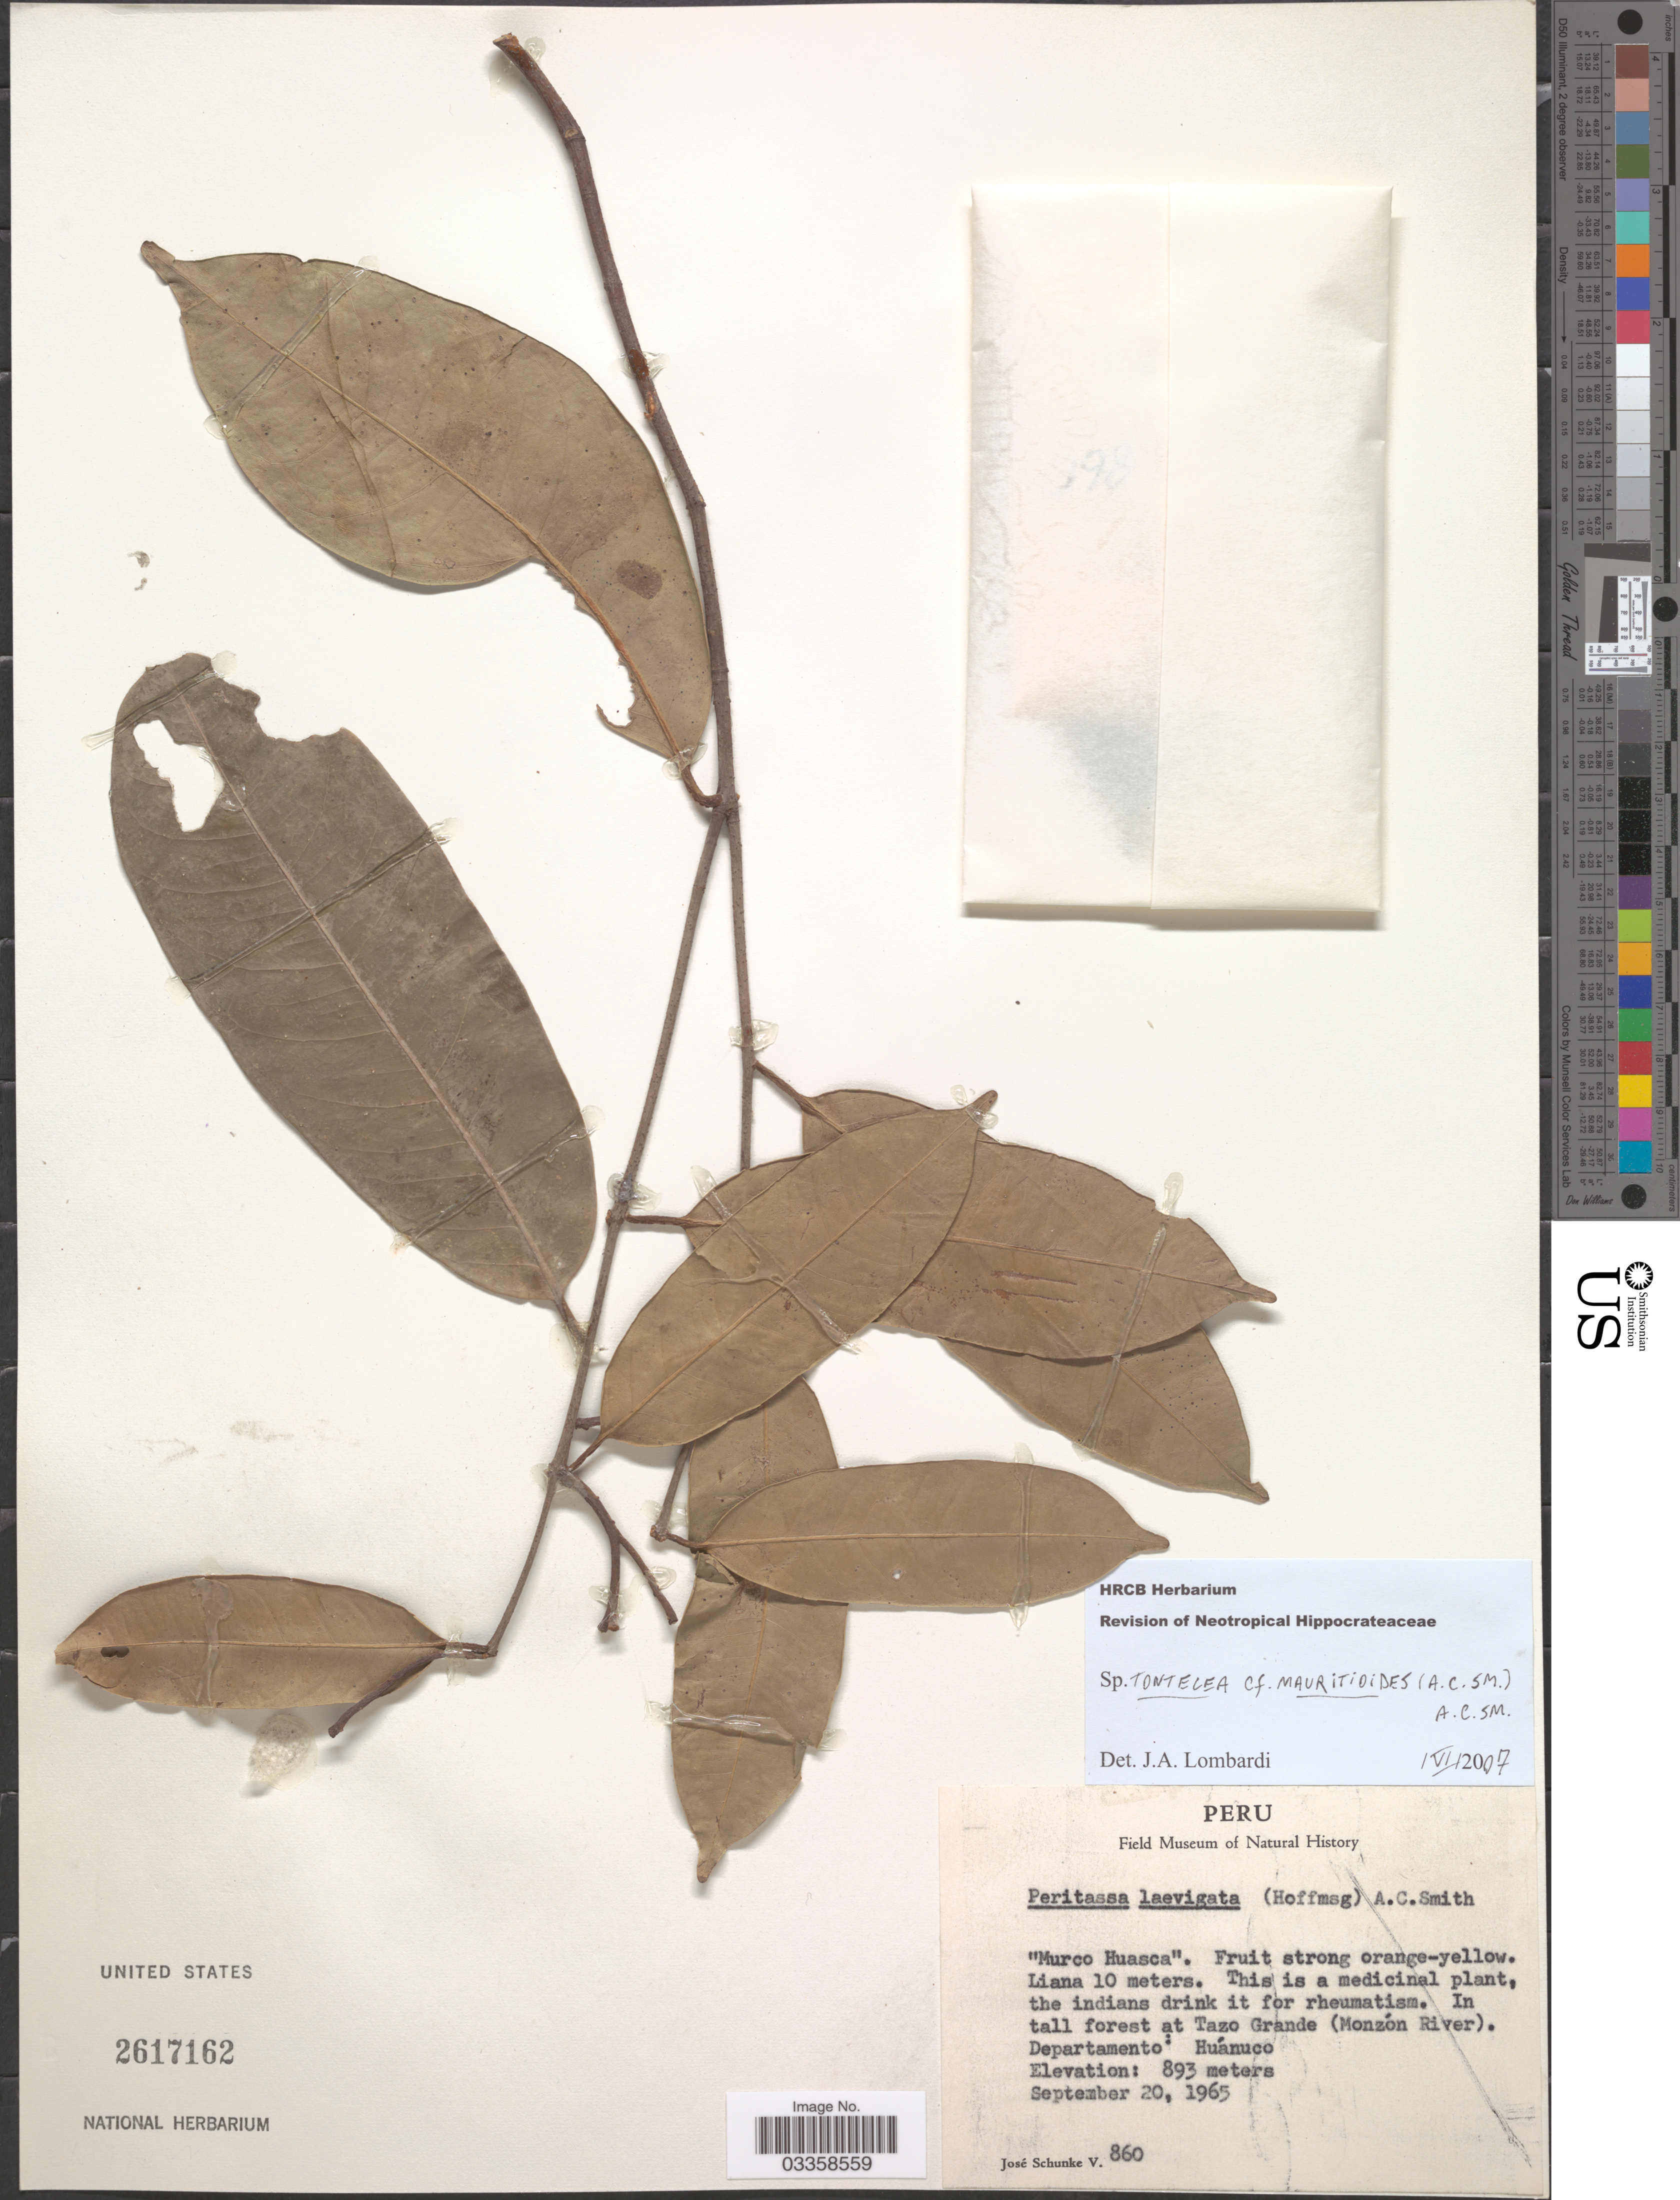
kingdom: Plantae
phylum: Tracheophyta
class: Magnoliopsida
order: Celastrales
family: Celastraceae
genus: Tontelea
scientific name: Tontelea mauritioides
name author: (A.C. Sm.) A.C. Sm.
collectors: J. Schunke Vigo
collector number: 860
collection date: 1965-09-20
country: Peru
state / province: Huánuco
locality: In tall forest at Tazo Grande (Monzón River). Departamento: Huánuco.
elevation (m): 893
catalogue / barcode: US 2617162